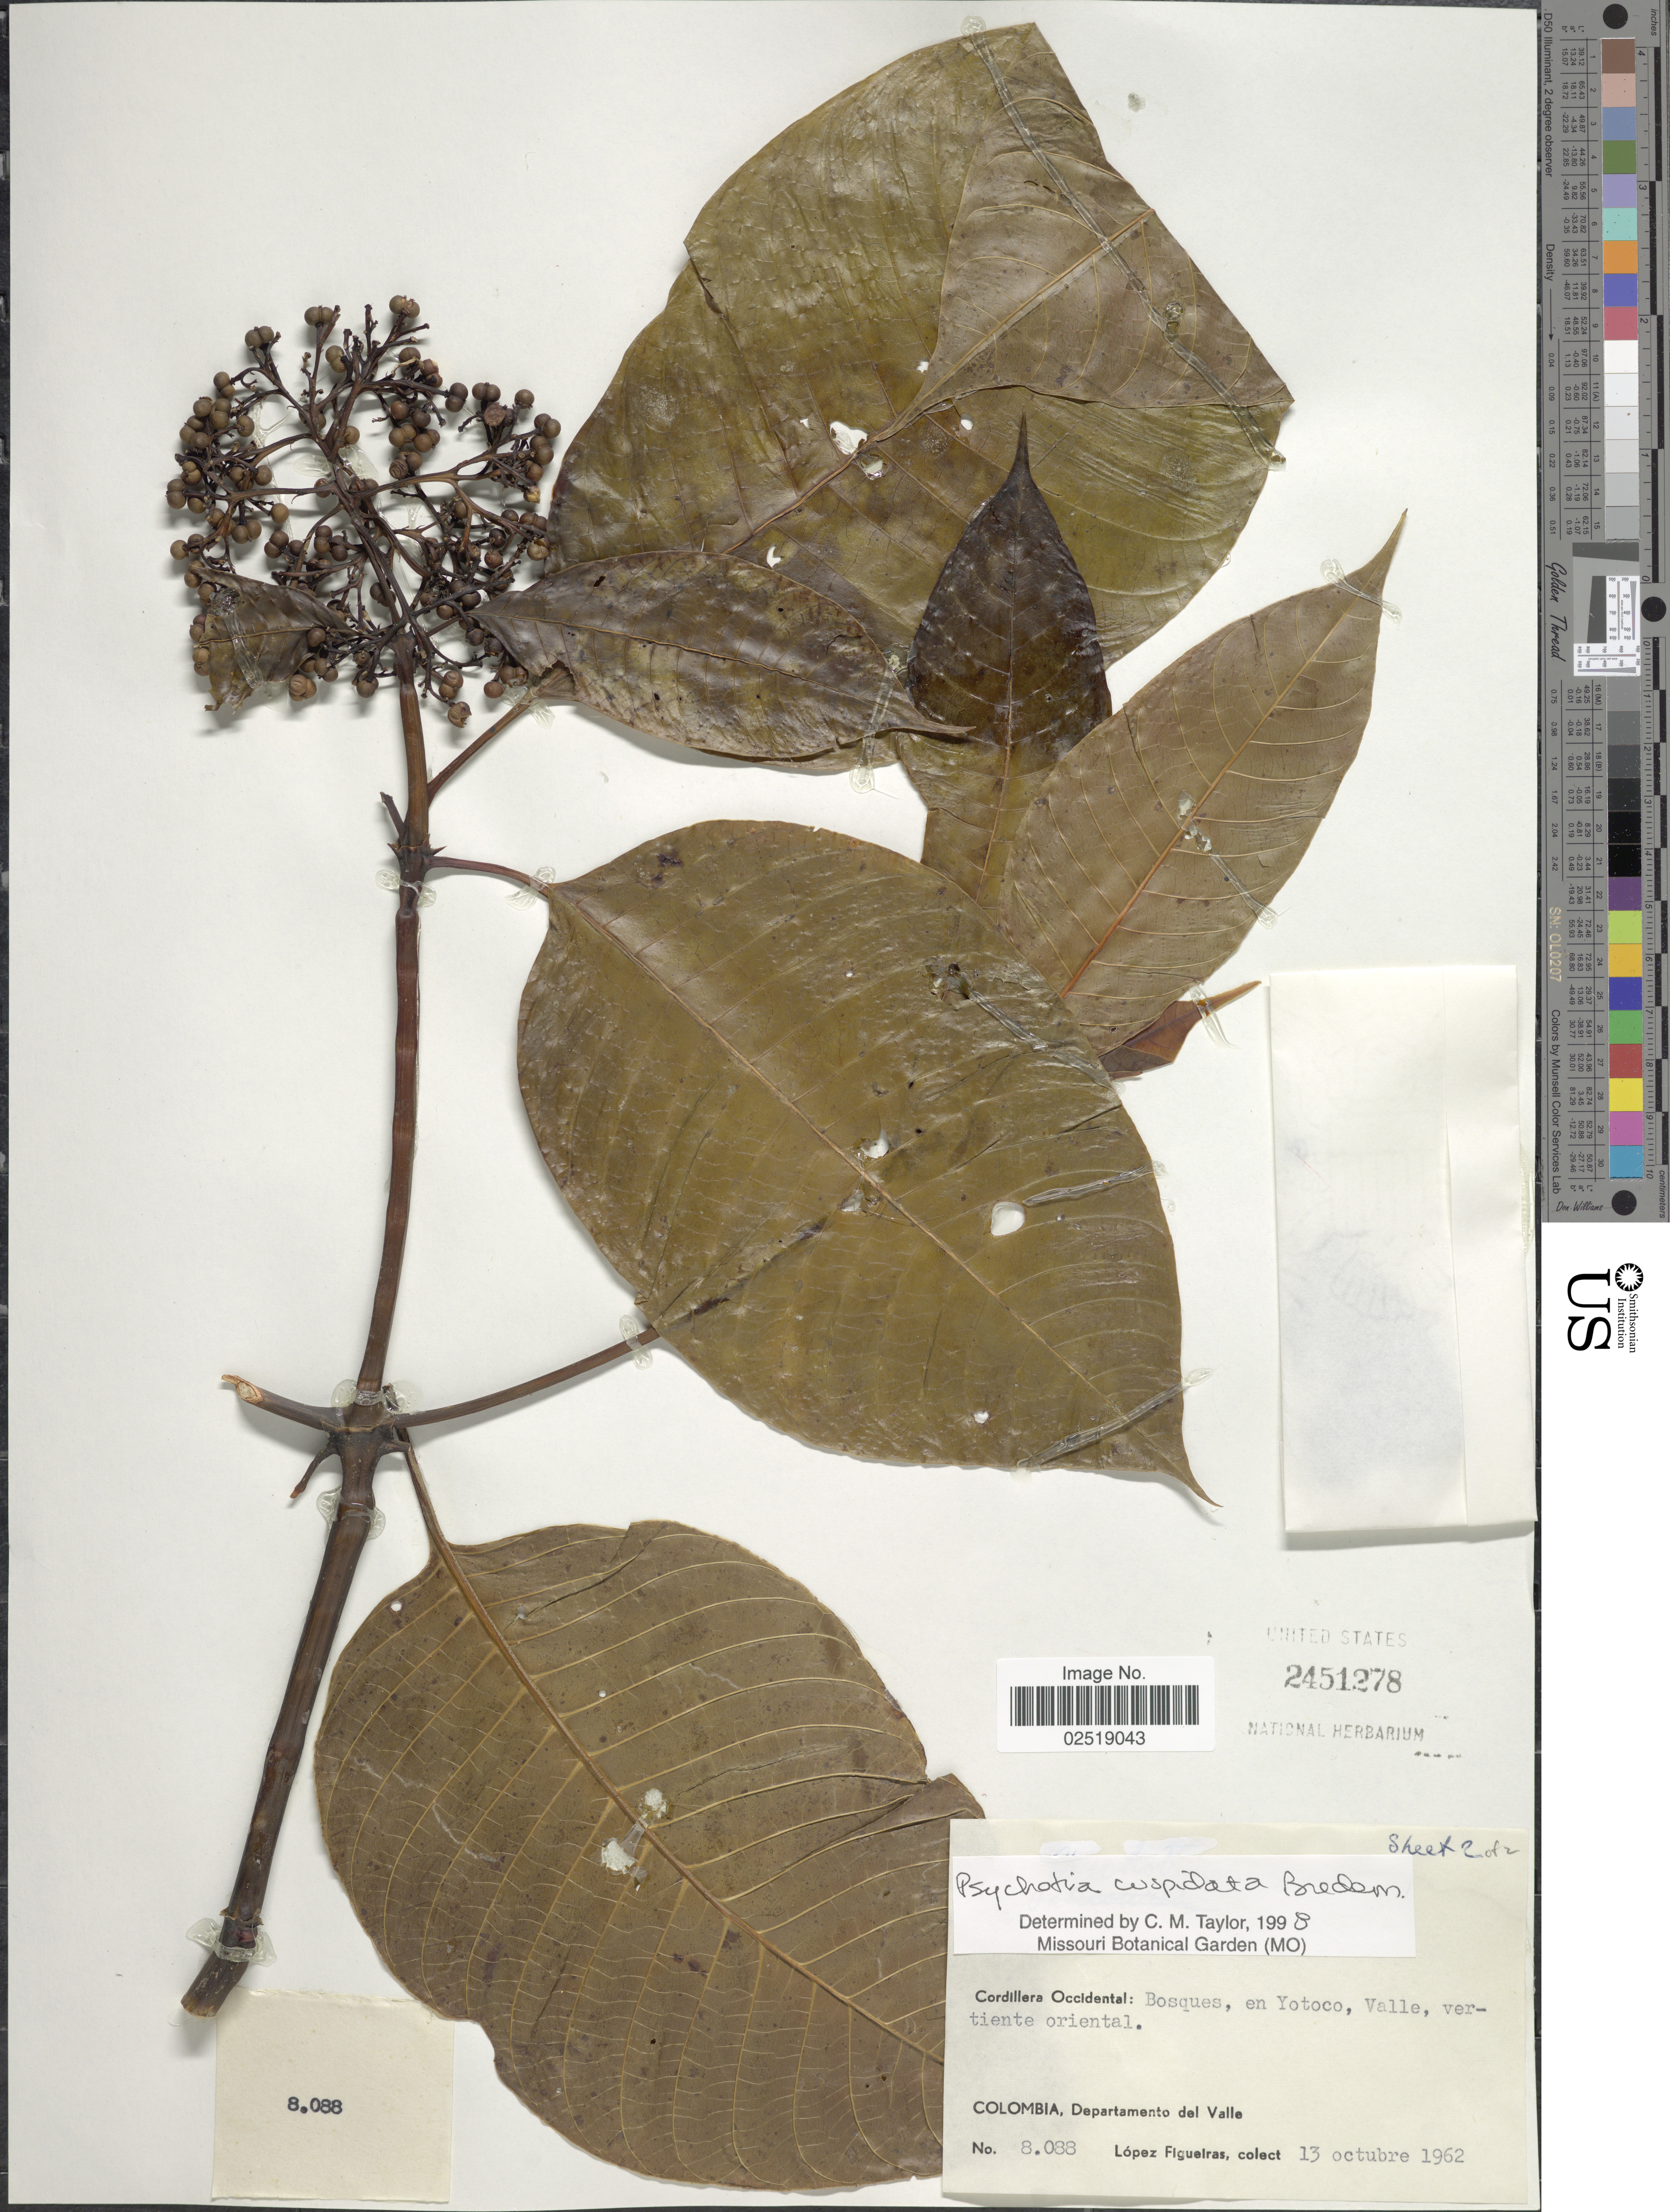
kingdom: Plantae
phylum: Tracheophyta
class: Magnoliopsida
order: Gentianales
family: Rubiaceae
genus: Psychotria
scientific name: Psychotria cuspidata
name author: Bredem. ex Schult.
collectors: M. López Figueiras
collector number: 8088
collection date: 1962-10-13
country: Colombia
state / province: Valle del Cauca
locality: Cordillera Occidental: Bosques, en Yotoco, Valle, vertiente oriental. Colombia, Departamento del Valle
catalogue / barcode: US 2451278